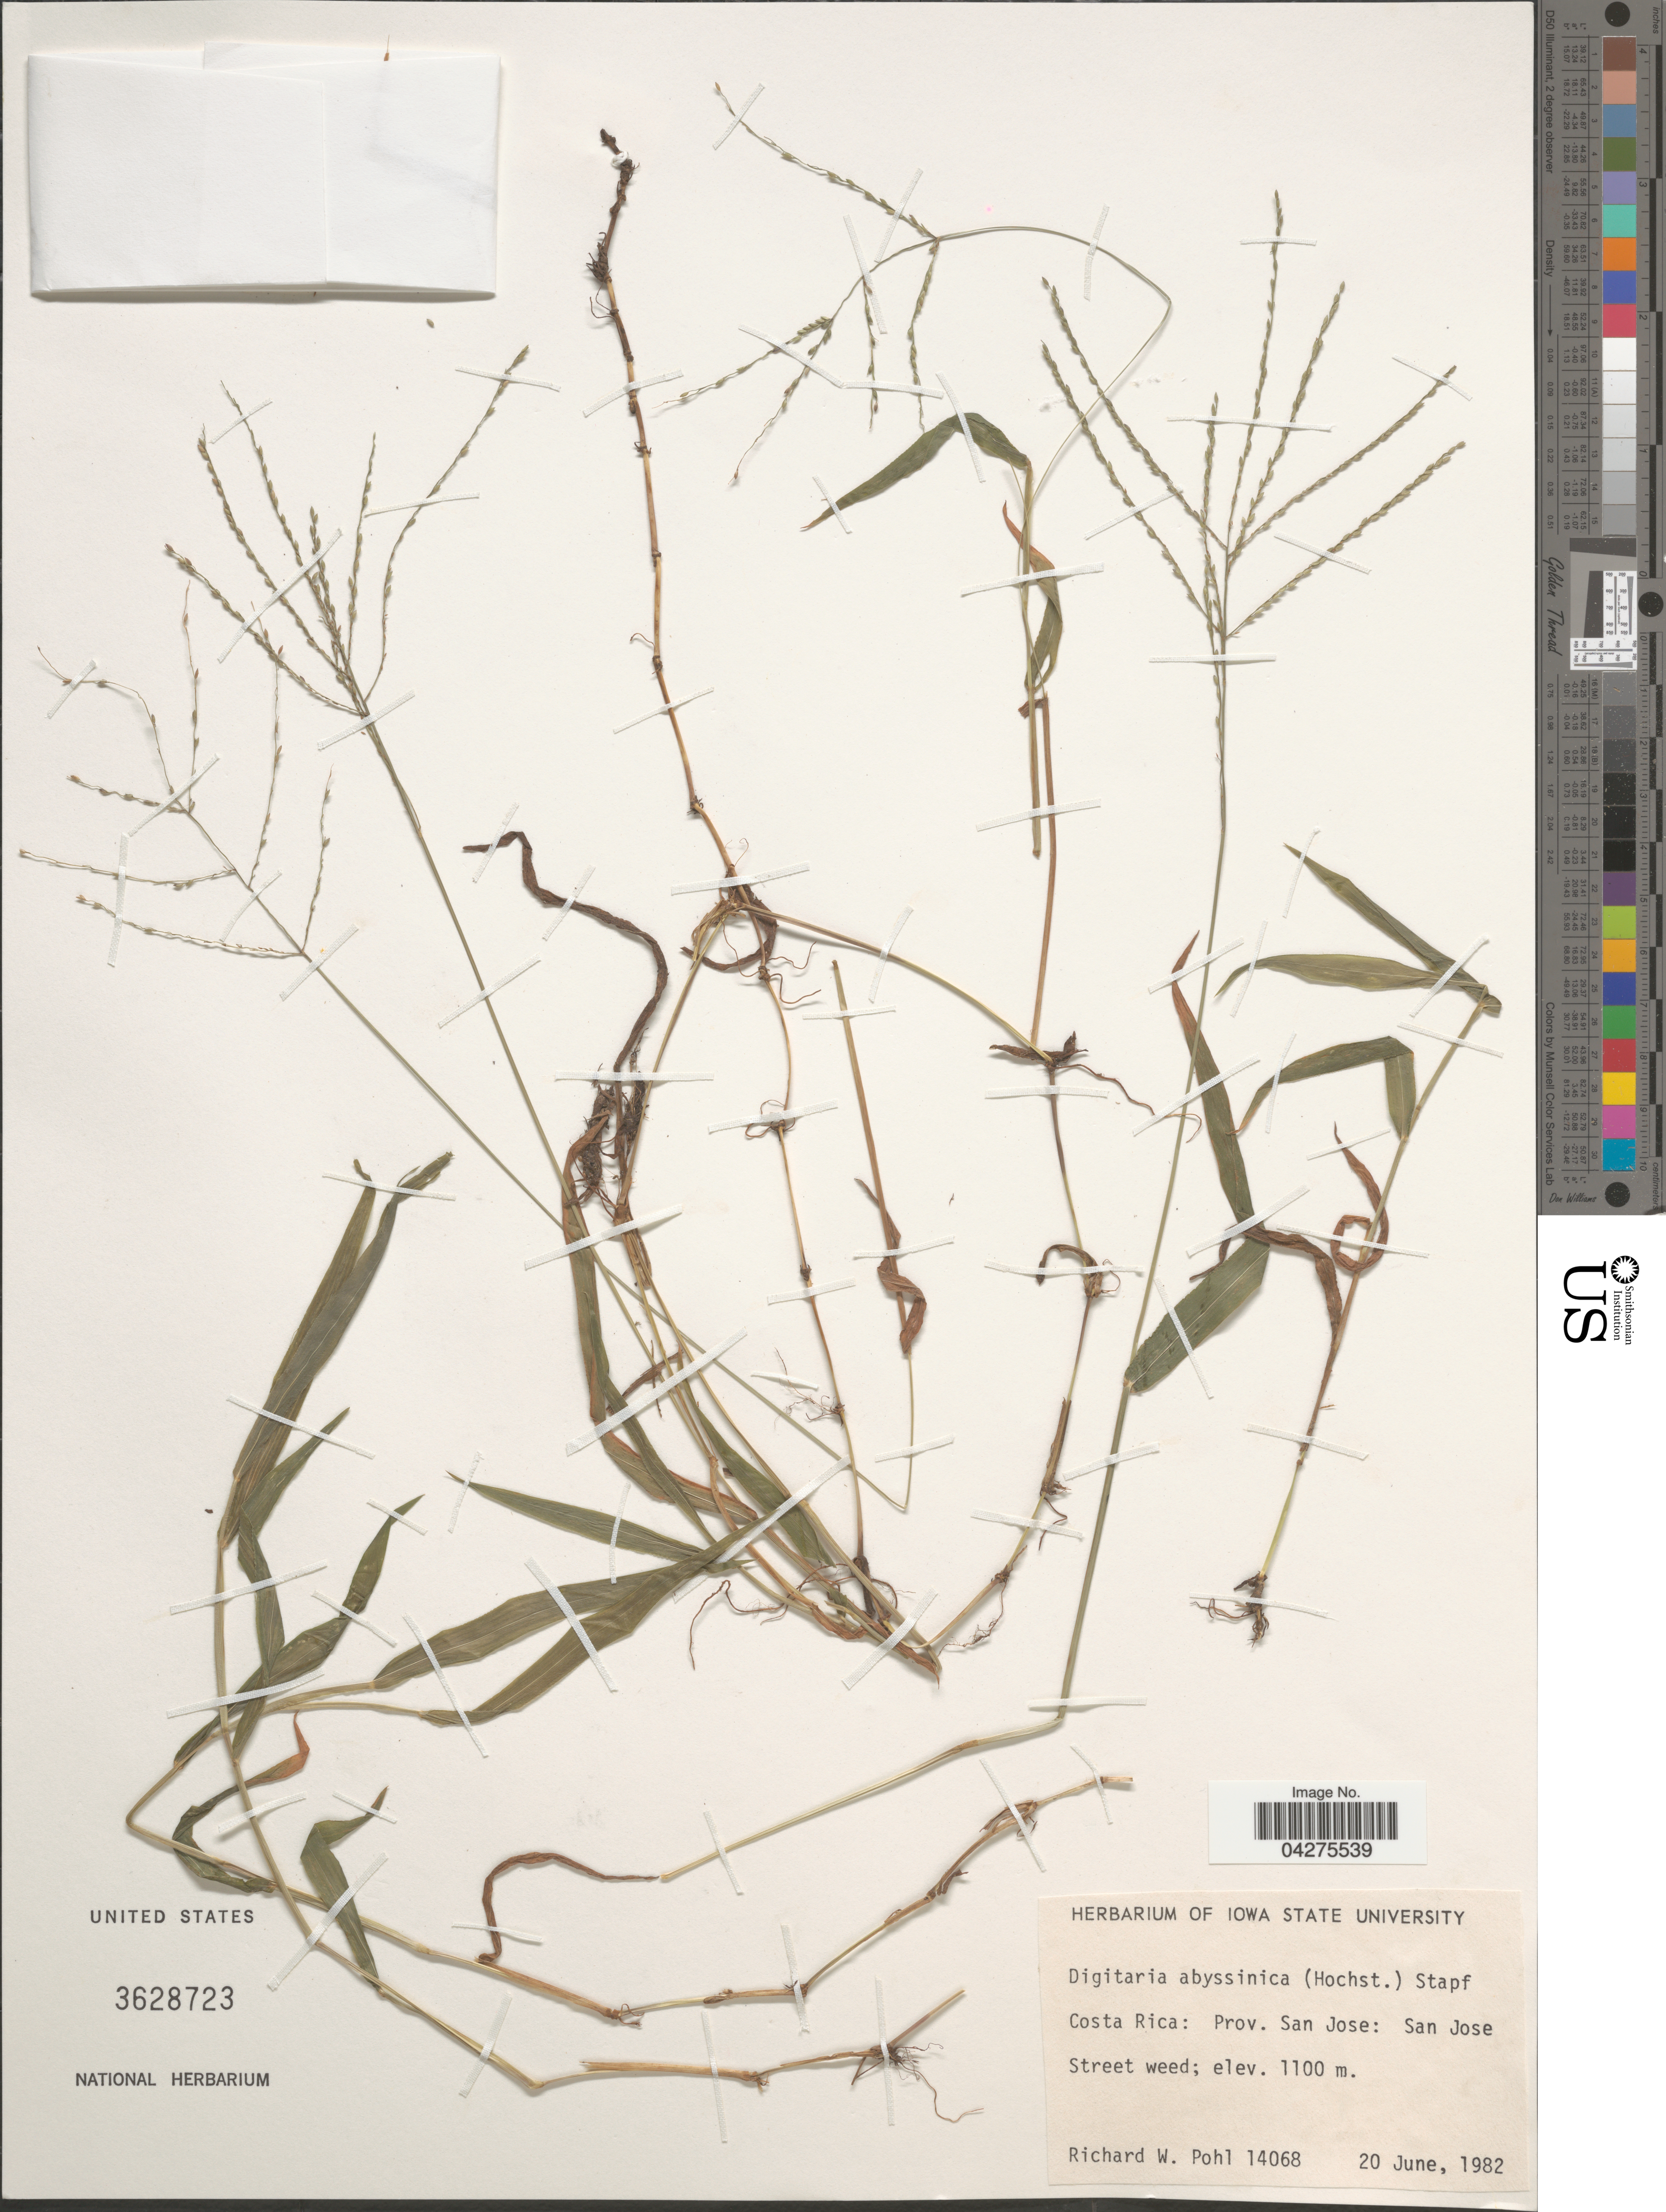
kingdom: Plantae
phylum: Tracheophyta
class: Liliopsida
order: Poales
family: Poaceae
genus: Digitaria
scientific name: Digitaria abyssinica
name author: (Hochst. ex Rich.) Stapf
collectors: R. W. Pohl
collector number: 14068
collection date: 1982-06-20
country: Costa Rica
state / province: San José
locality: San Jose.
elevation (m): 1100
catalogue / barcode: US 3628723